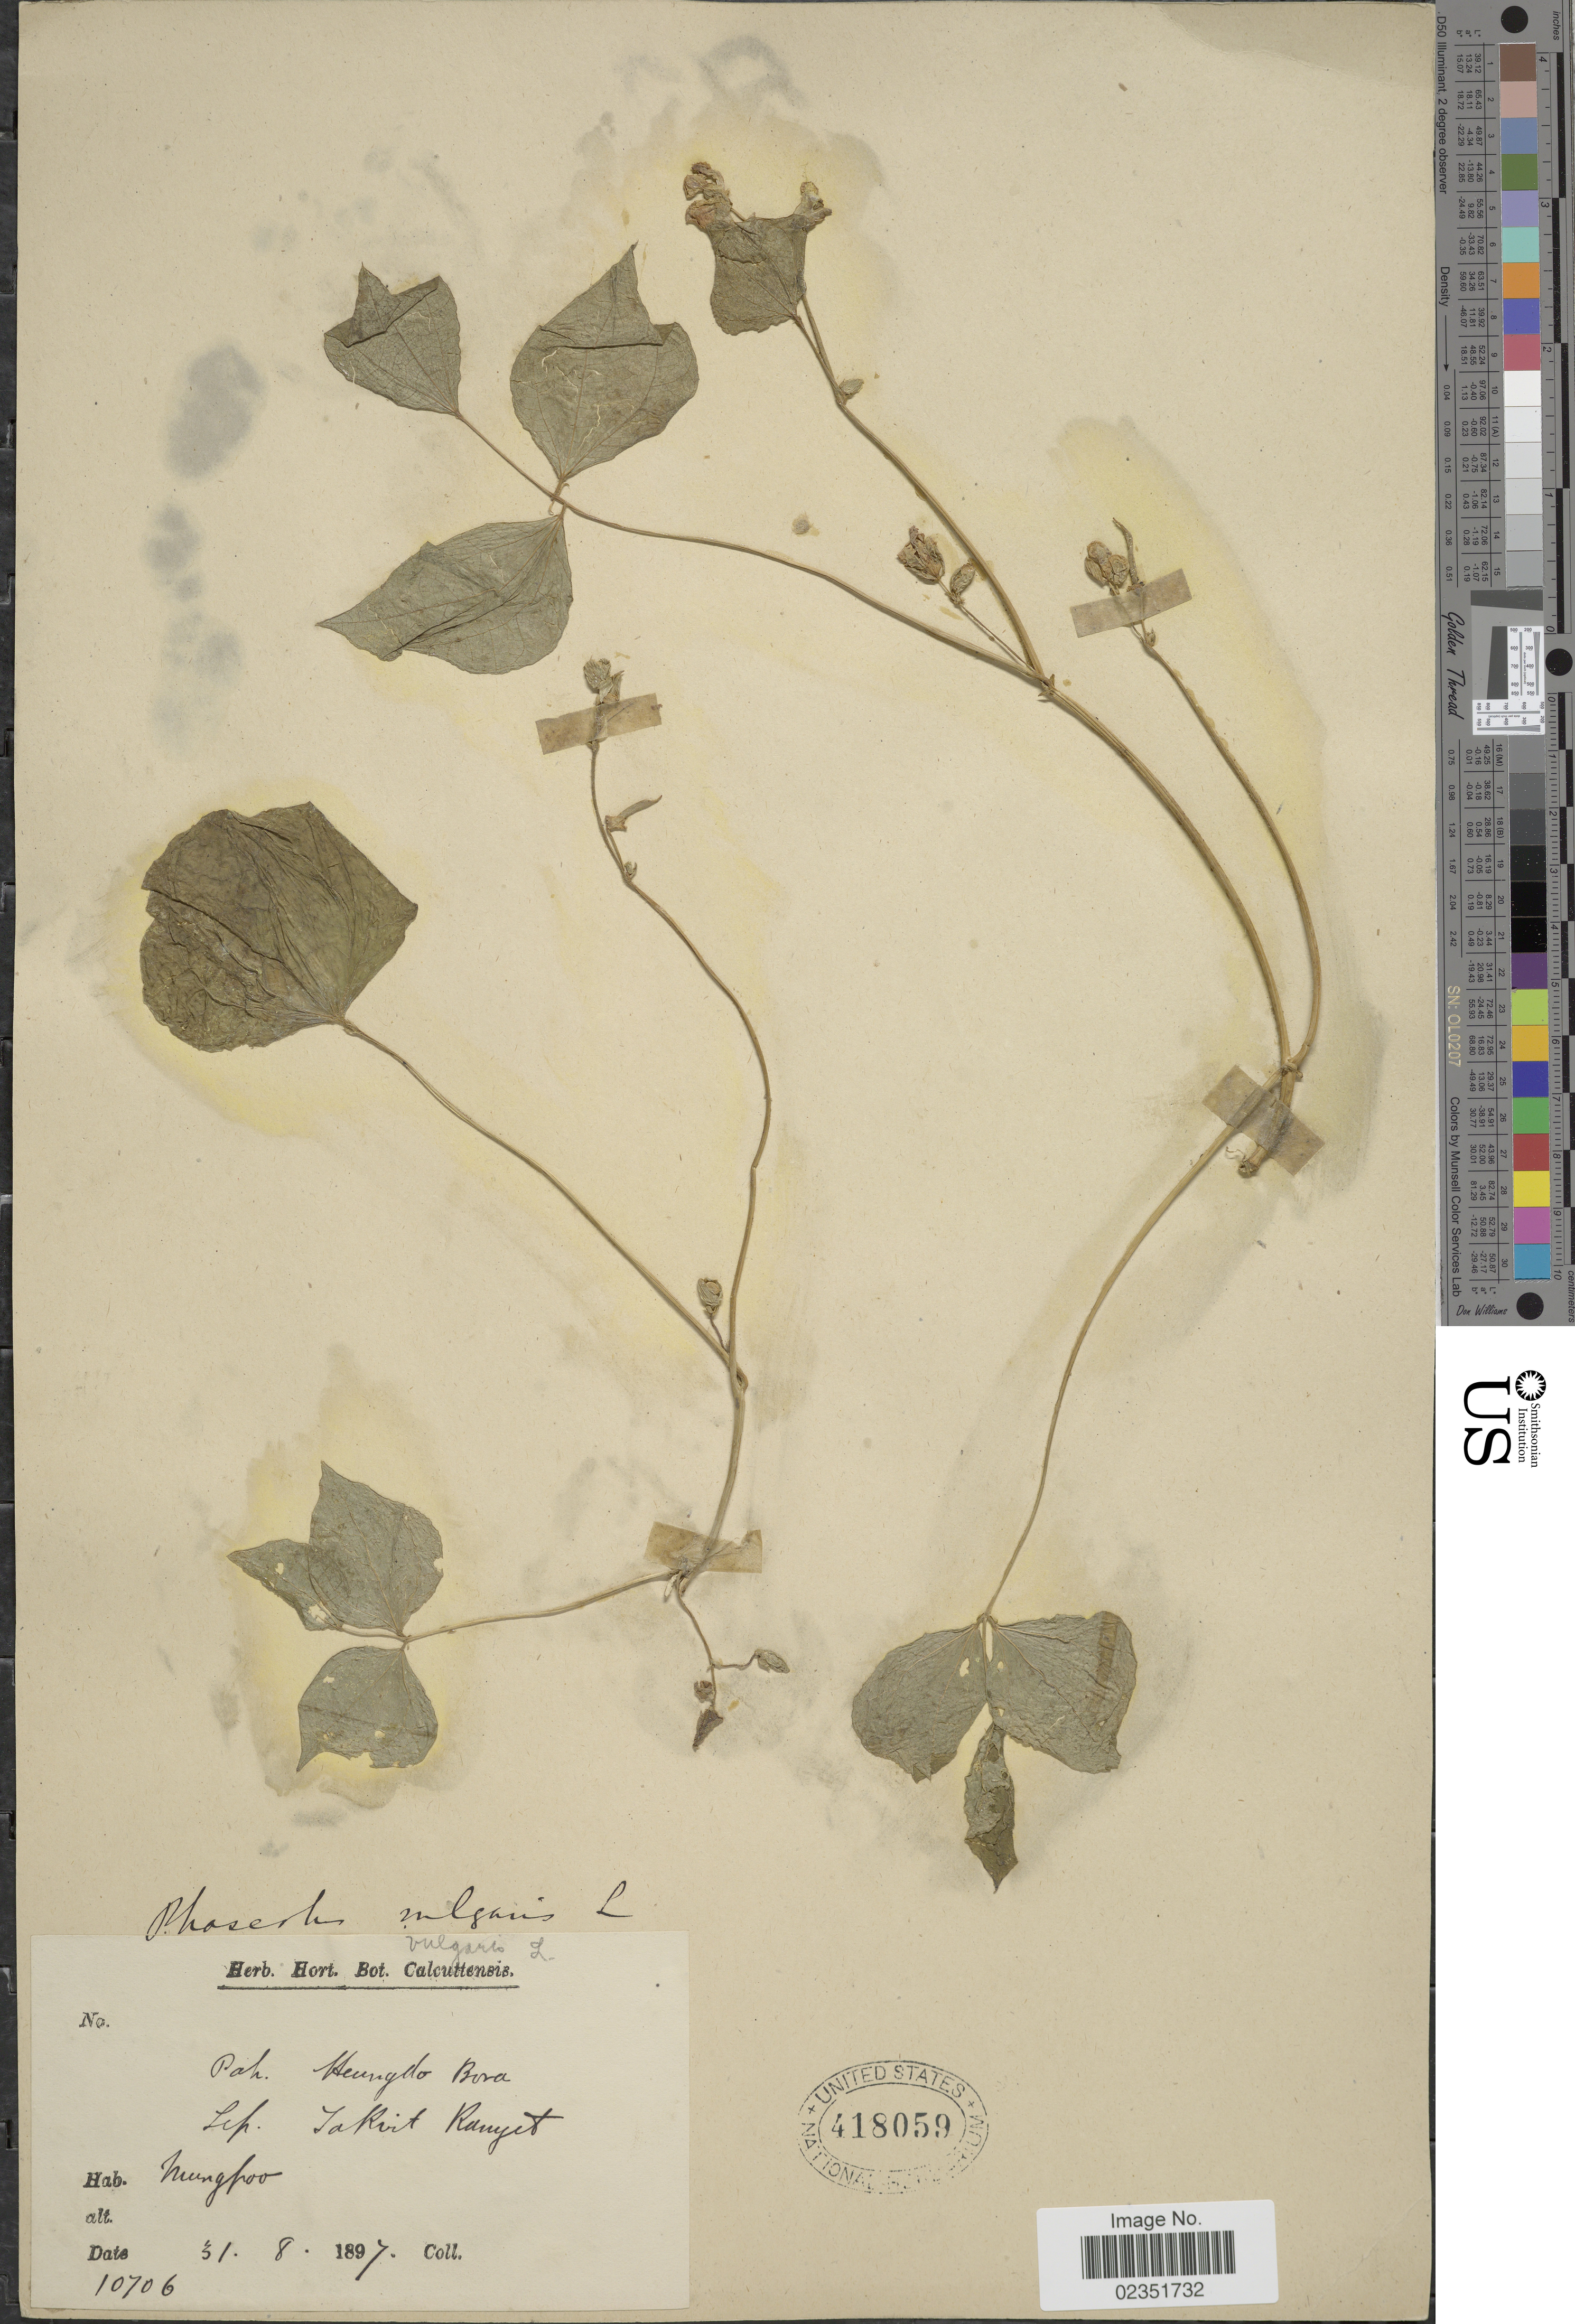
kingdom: Plantae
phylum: Tracheophyta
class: Magnoliopsida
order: Fabales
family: Fabaceae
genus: Phaseolus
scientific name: Phaseolus vulgaris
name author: L.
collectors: ex Herb. Hort. Bot. Calcuttensis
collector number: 10706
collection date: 1897-08-31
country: India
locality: Mungpoo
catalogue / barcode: US 418059